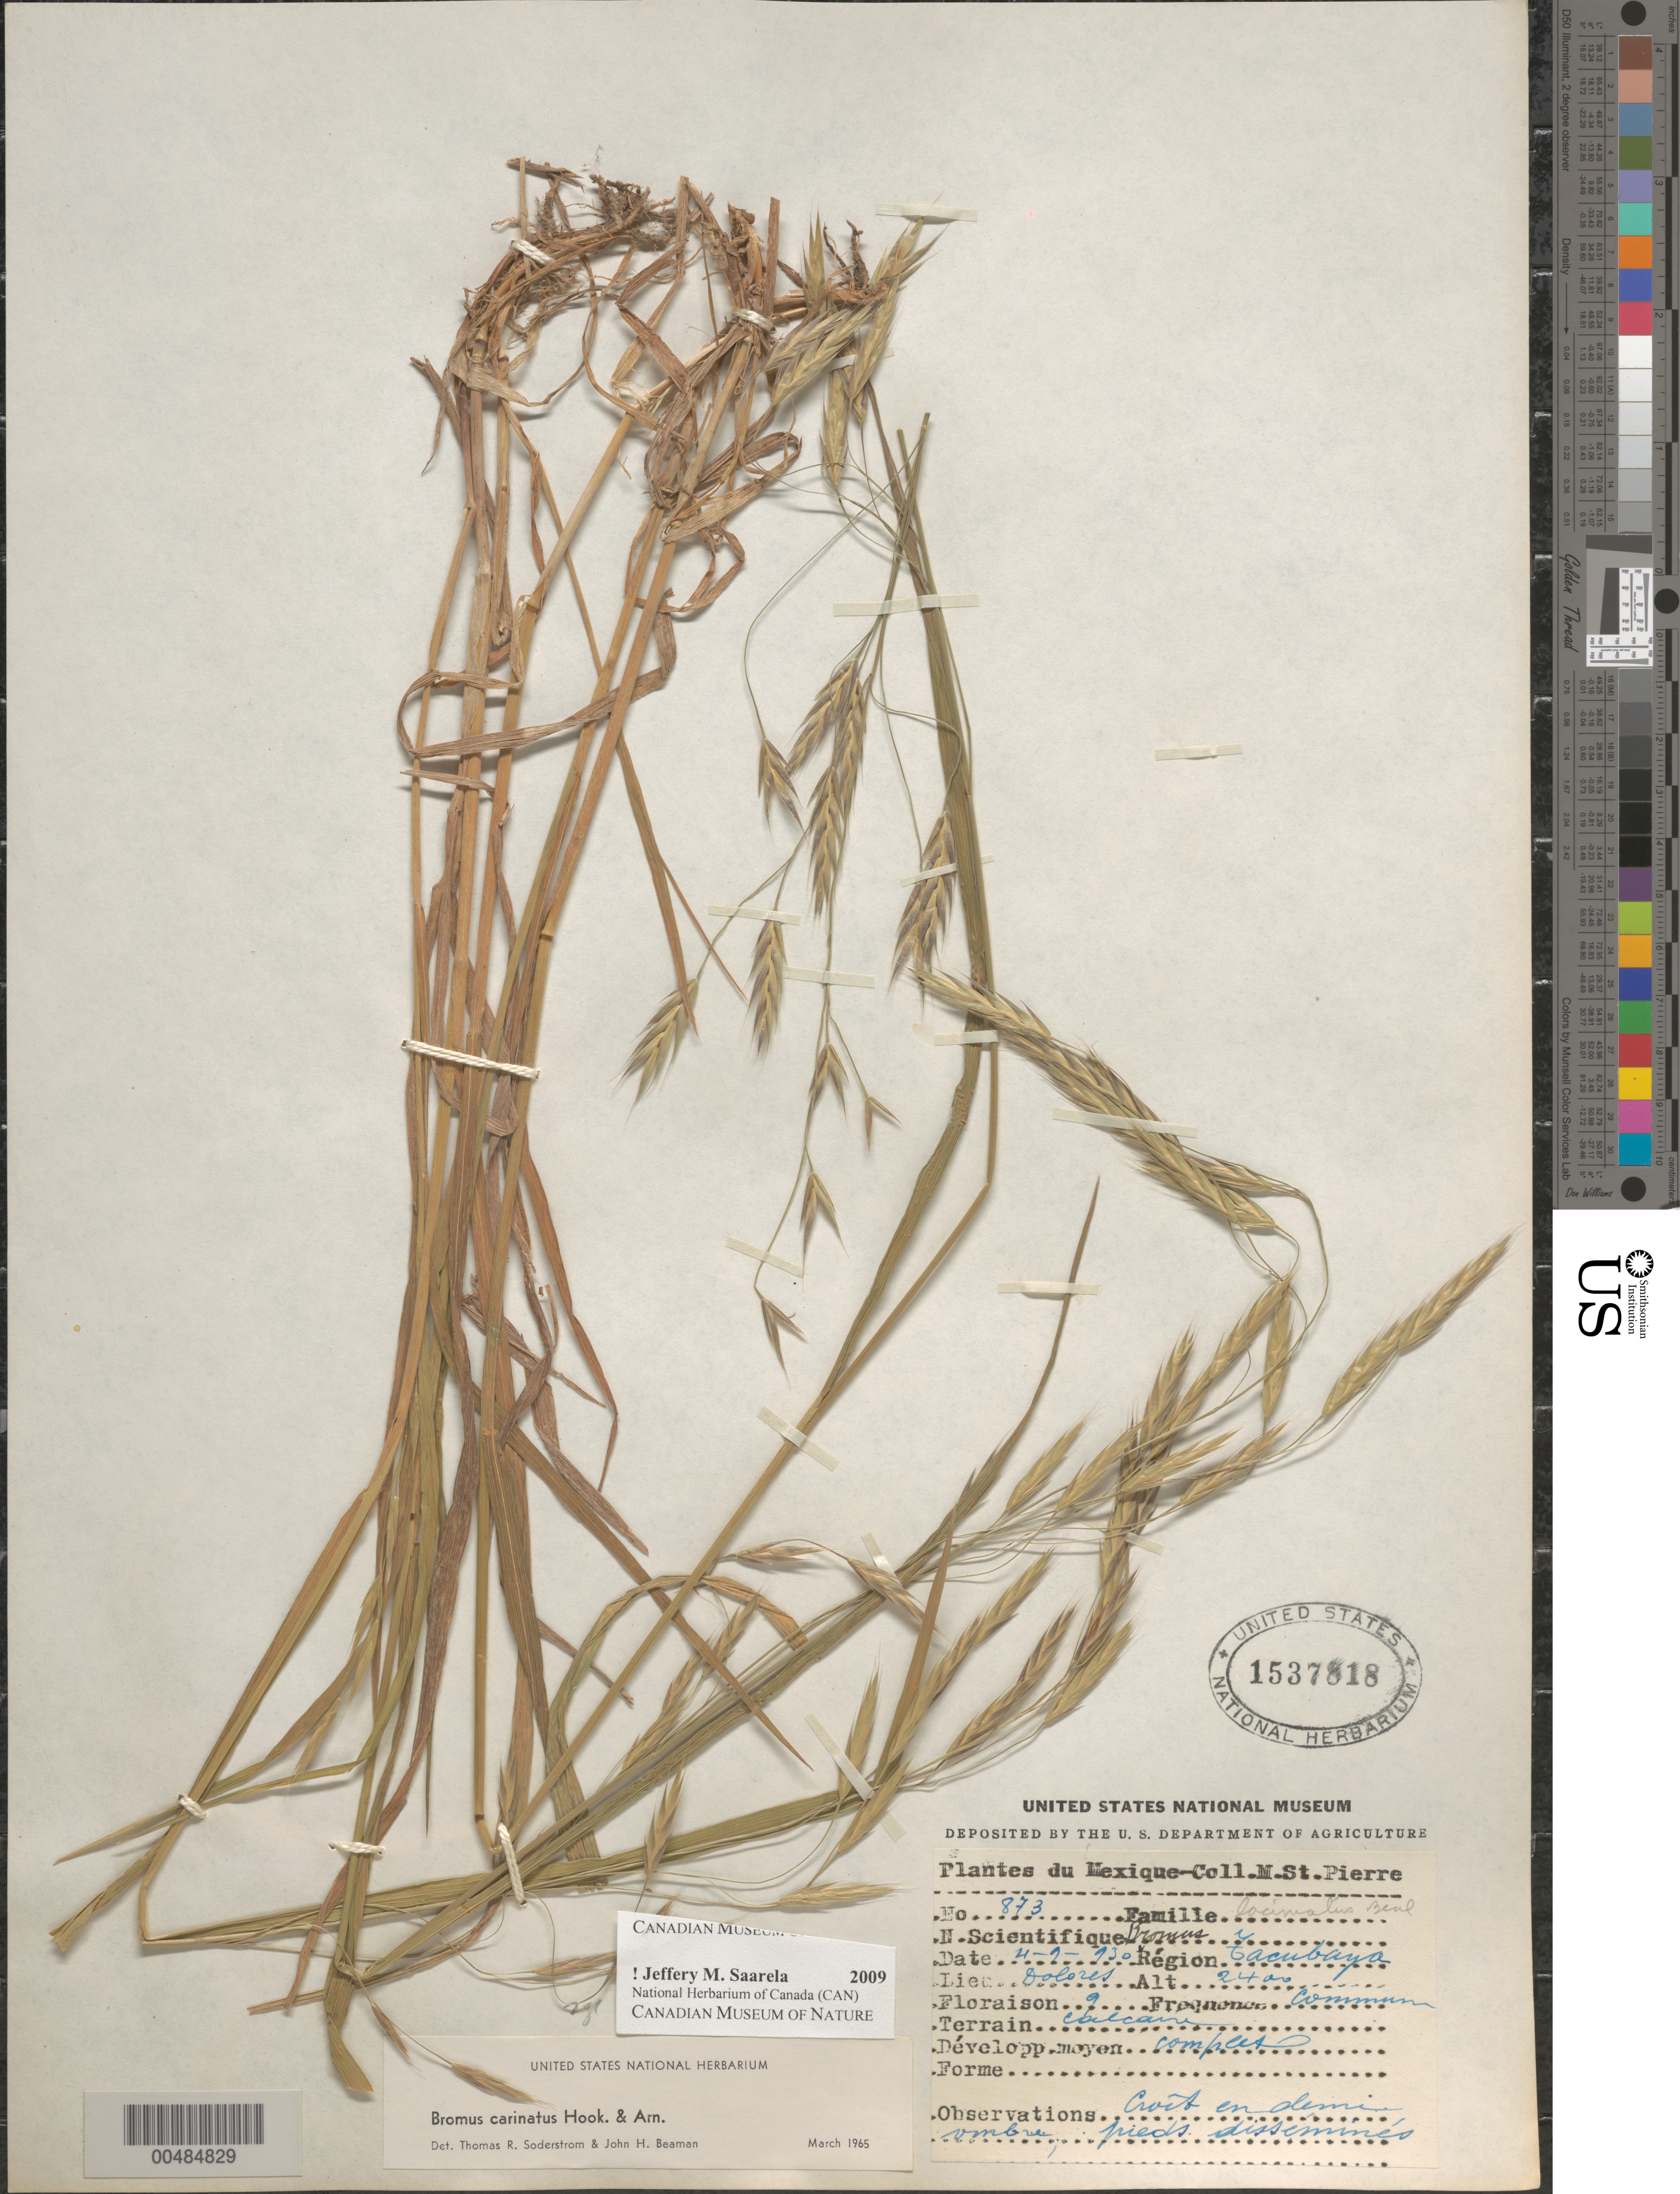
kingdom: Plantae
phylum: Tracheophyta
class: Liliopsida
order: Poales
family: Poaceae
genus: Bromus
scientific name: Bromus carinatus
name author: Hook. & Arn.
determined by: Soderstrom, T. R.; Beaman, J. H.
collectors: M. Saint-Pierre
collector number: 873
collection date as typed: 9 Apr 1930 or 4 Sep 1930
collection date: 1930-04-09 or 1930-09-04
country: Mexico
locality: Tacubaya, Dolores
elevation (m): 2400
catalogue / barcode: US 1537818